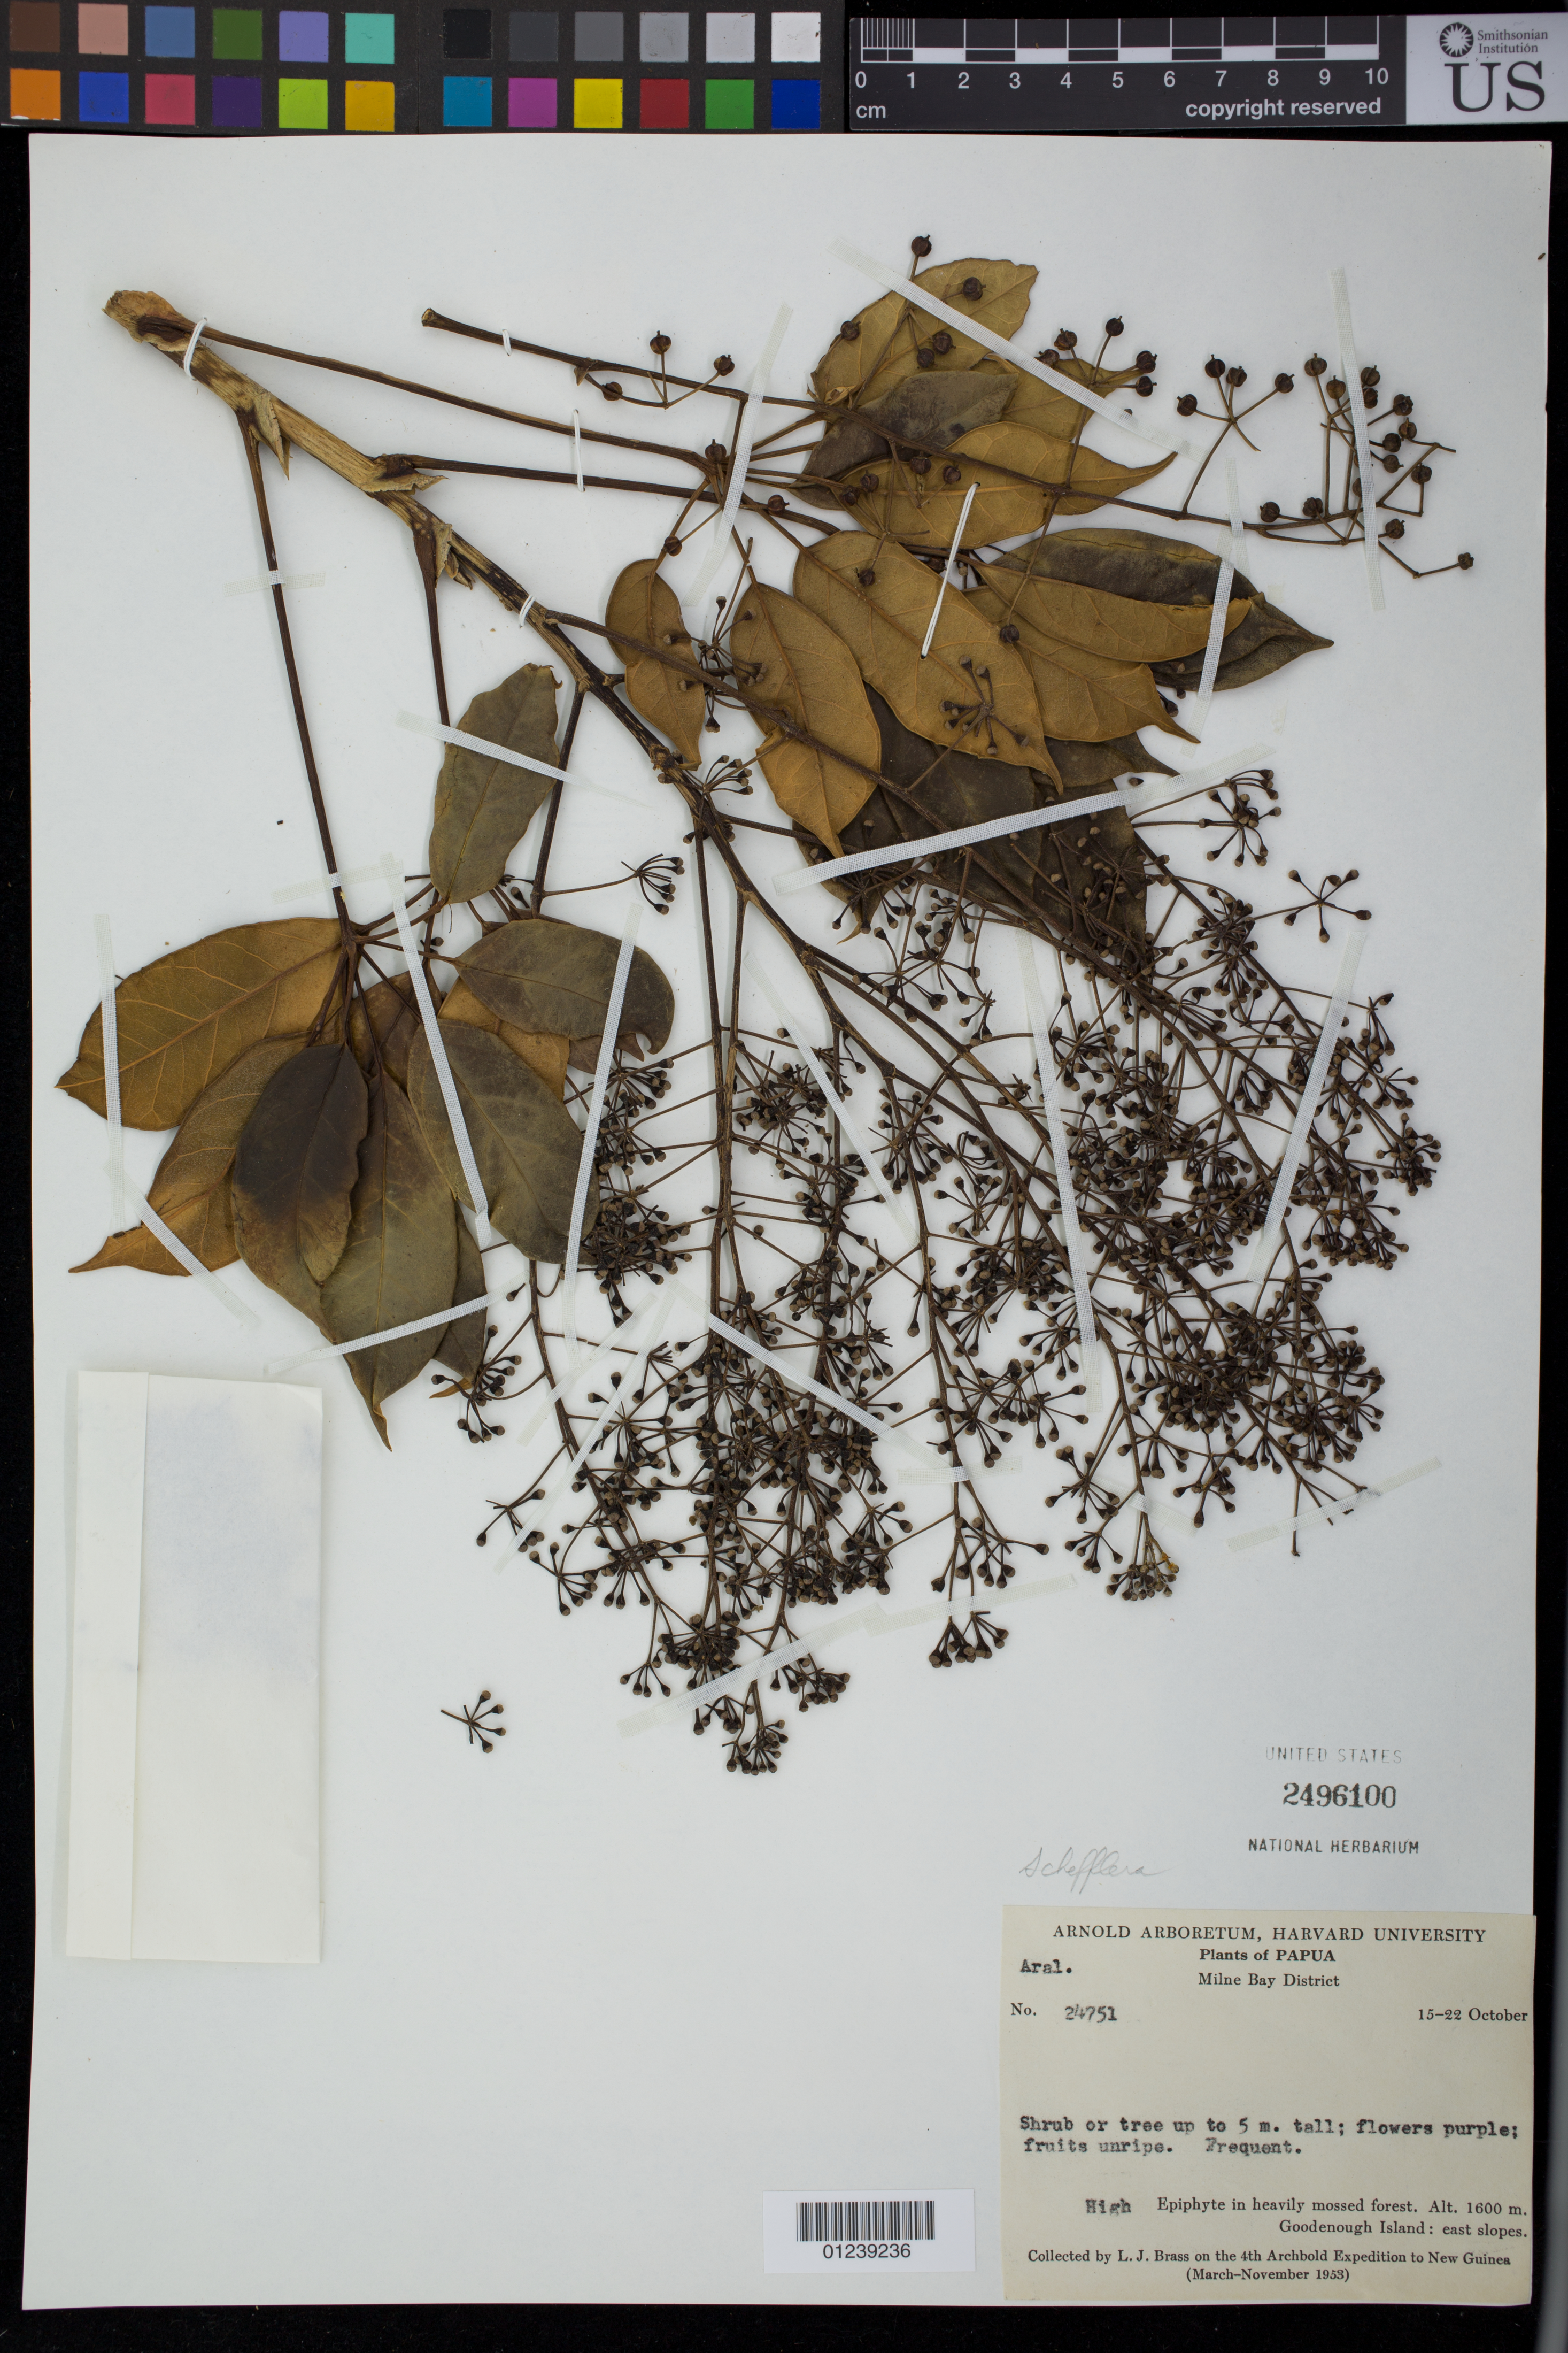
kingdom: Plantae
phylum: Tracheophyta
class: Magnoliopsida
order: Apiales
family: Araliaceae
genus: Schefflera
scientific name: Schefflera sp.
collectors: L. J. Brass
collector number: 24751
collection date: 1953-10-15/1953-10-22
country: Papua New Guinea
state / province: Milne Bay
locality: Goodenough Island: east slopes.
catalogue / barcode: US 2496100